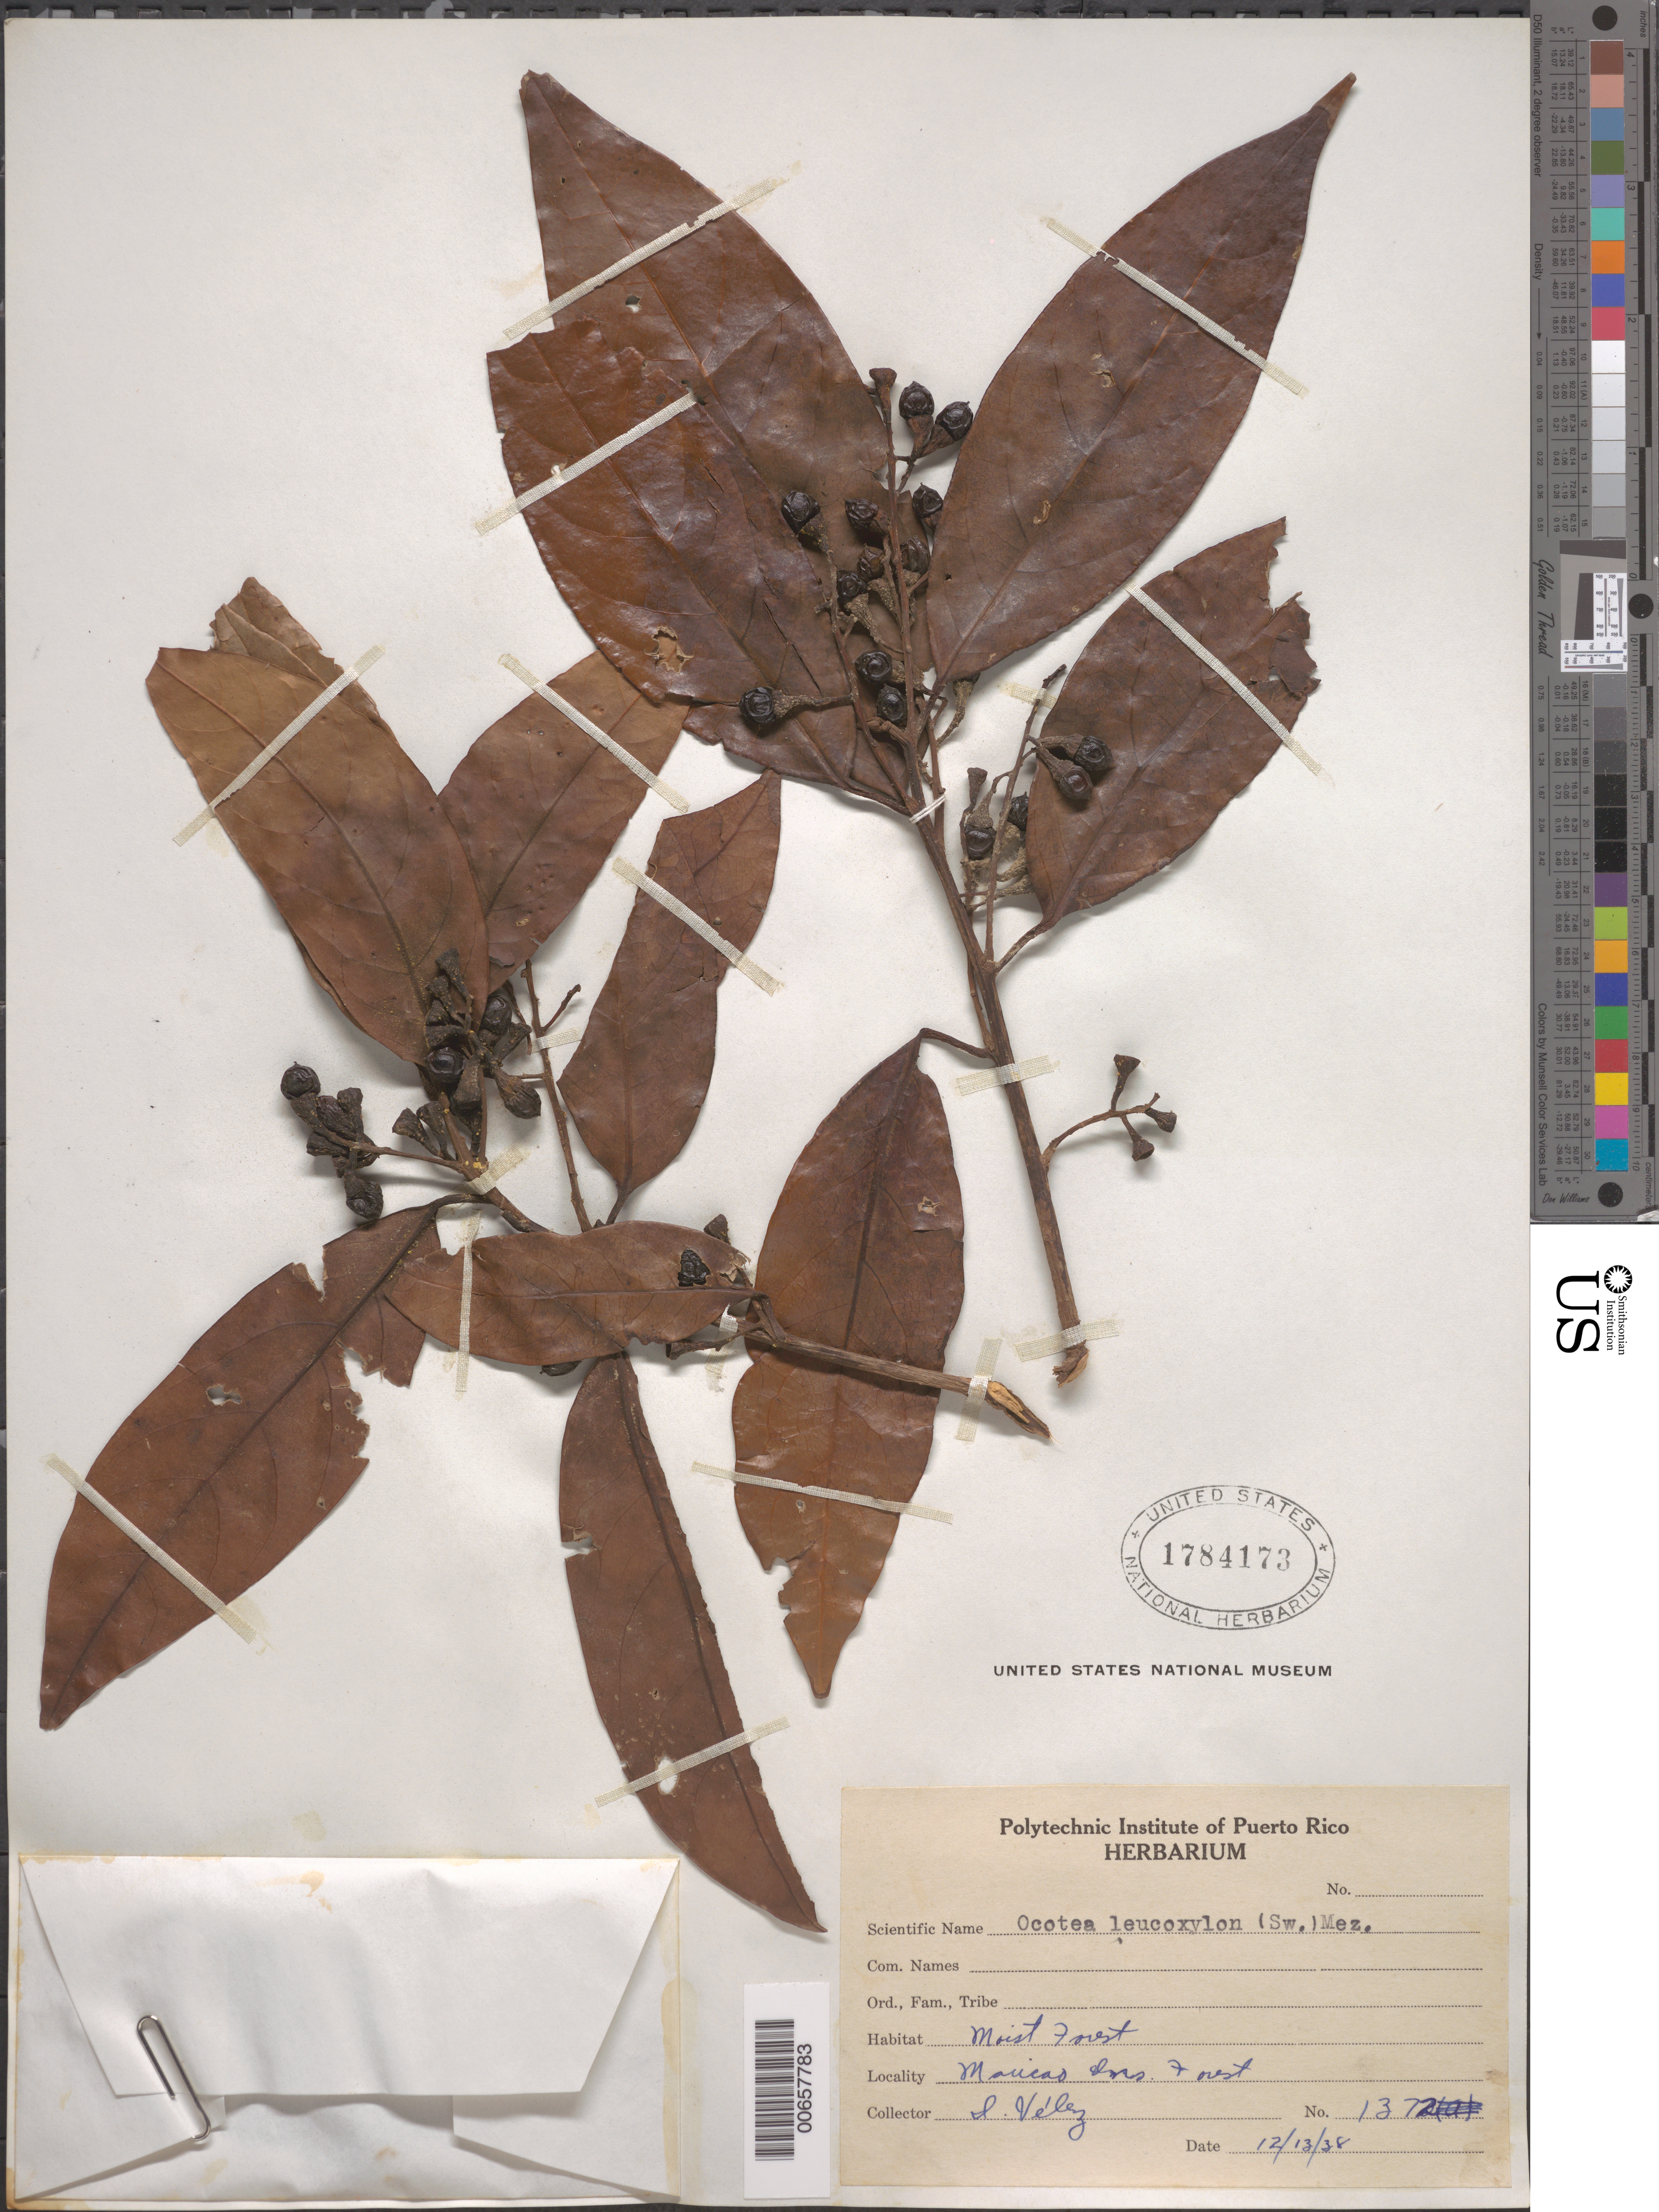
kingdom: Plantae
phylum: Tracheophyta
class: Magnoliopsida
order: Laurales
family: Lauraceae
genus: Ocotea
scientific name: Ocotea leucoxylon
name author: (Sw.) Laness.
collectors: I. Vélez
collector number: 1372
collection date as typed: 13 Dec 1938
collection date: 1938-12-13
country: Puerto Rico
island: Greater Antilles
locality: Maricao Insular Forest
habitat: Moist forest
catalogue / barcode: US 1784173